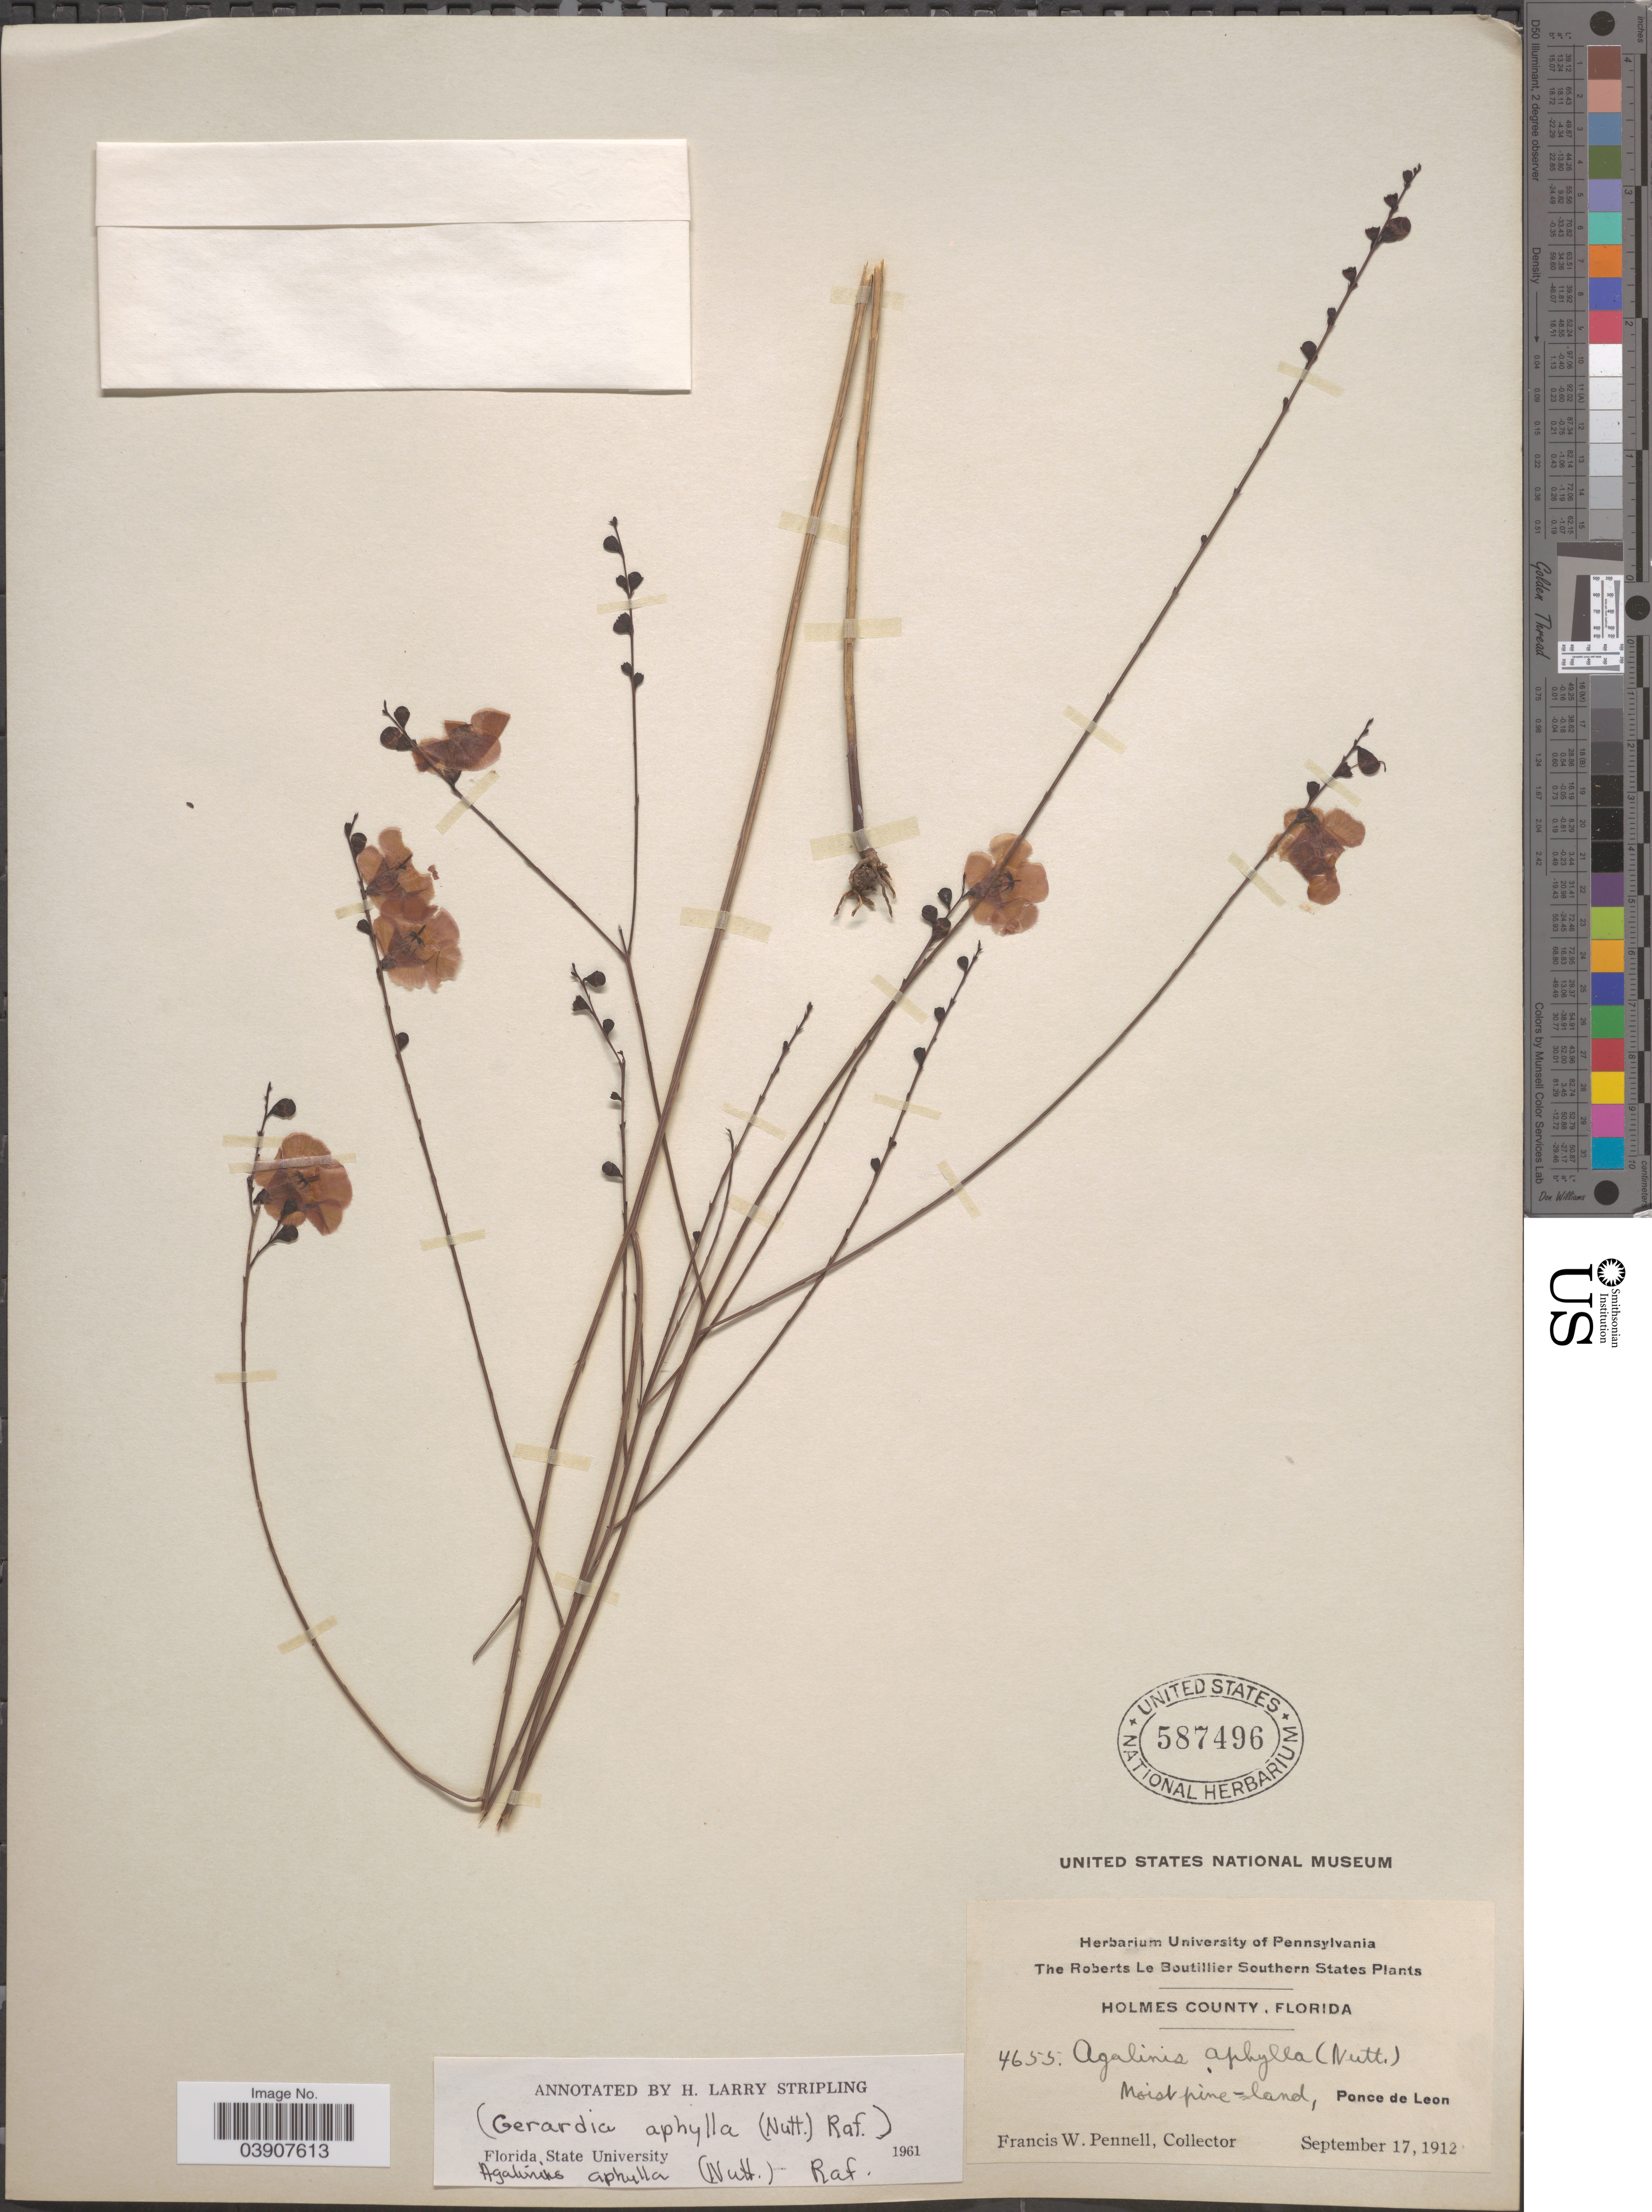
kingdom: Plantae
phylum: Tracheophyta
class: Magnoliopsida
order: Lamiales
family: Orobanchaceae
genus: Agalinis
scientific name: Agalinis aphylla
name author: (Nutt.) Raf.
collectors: F. W. Pennell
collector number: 4655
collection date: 1912-09-17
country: United States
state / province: Florida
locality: Southern States. Holmes County. Ponce de Leon.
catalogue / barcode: US 587496